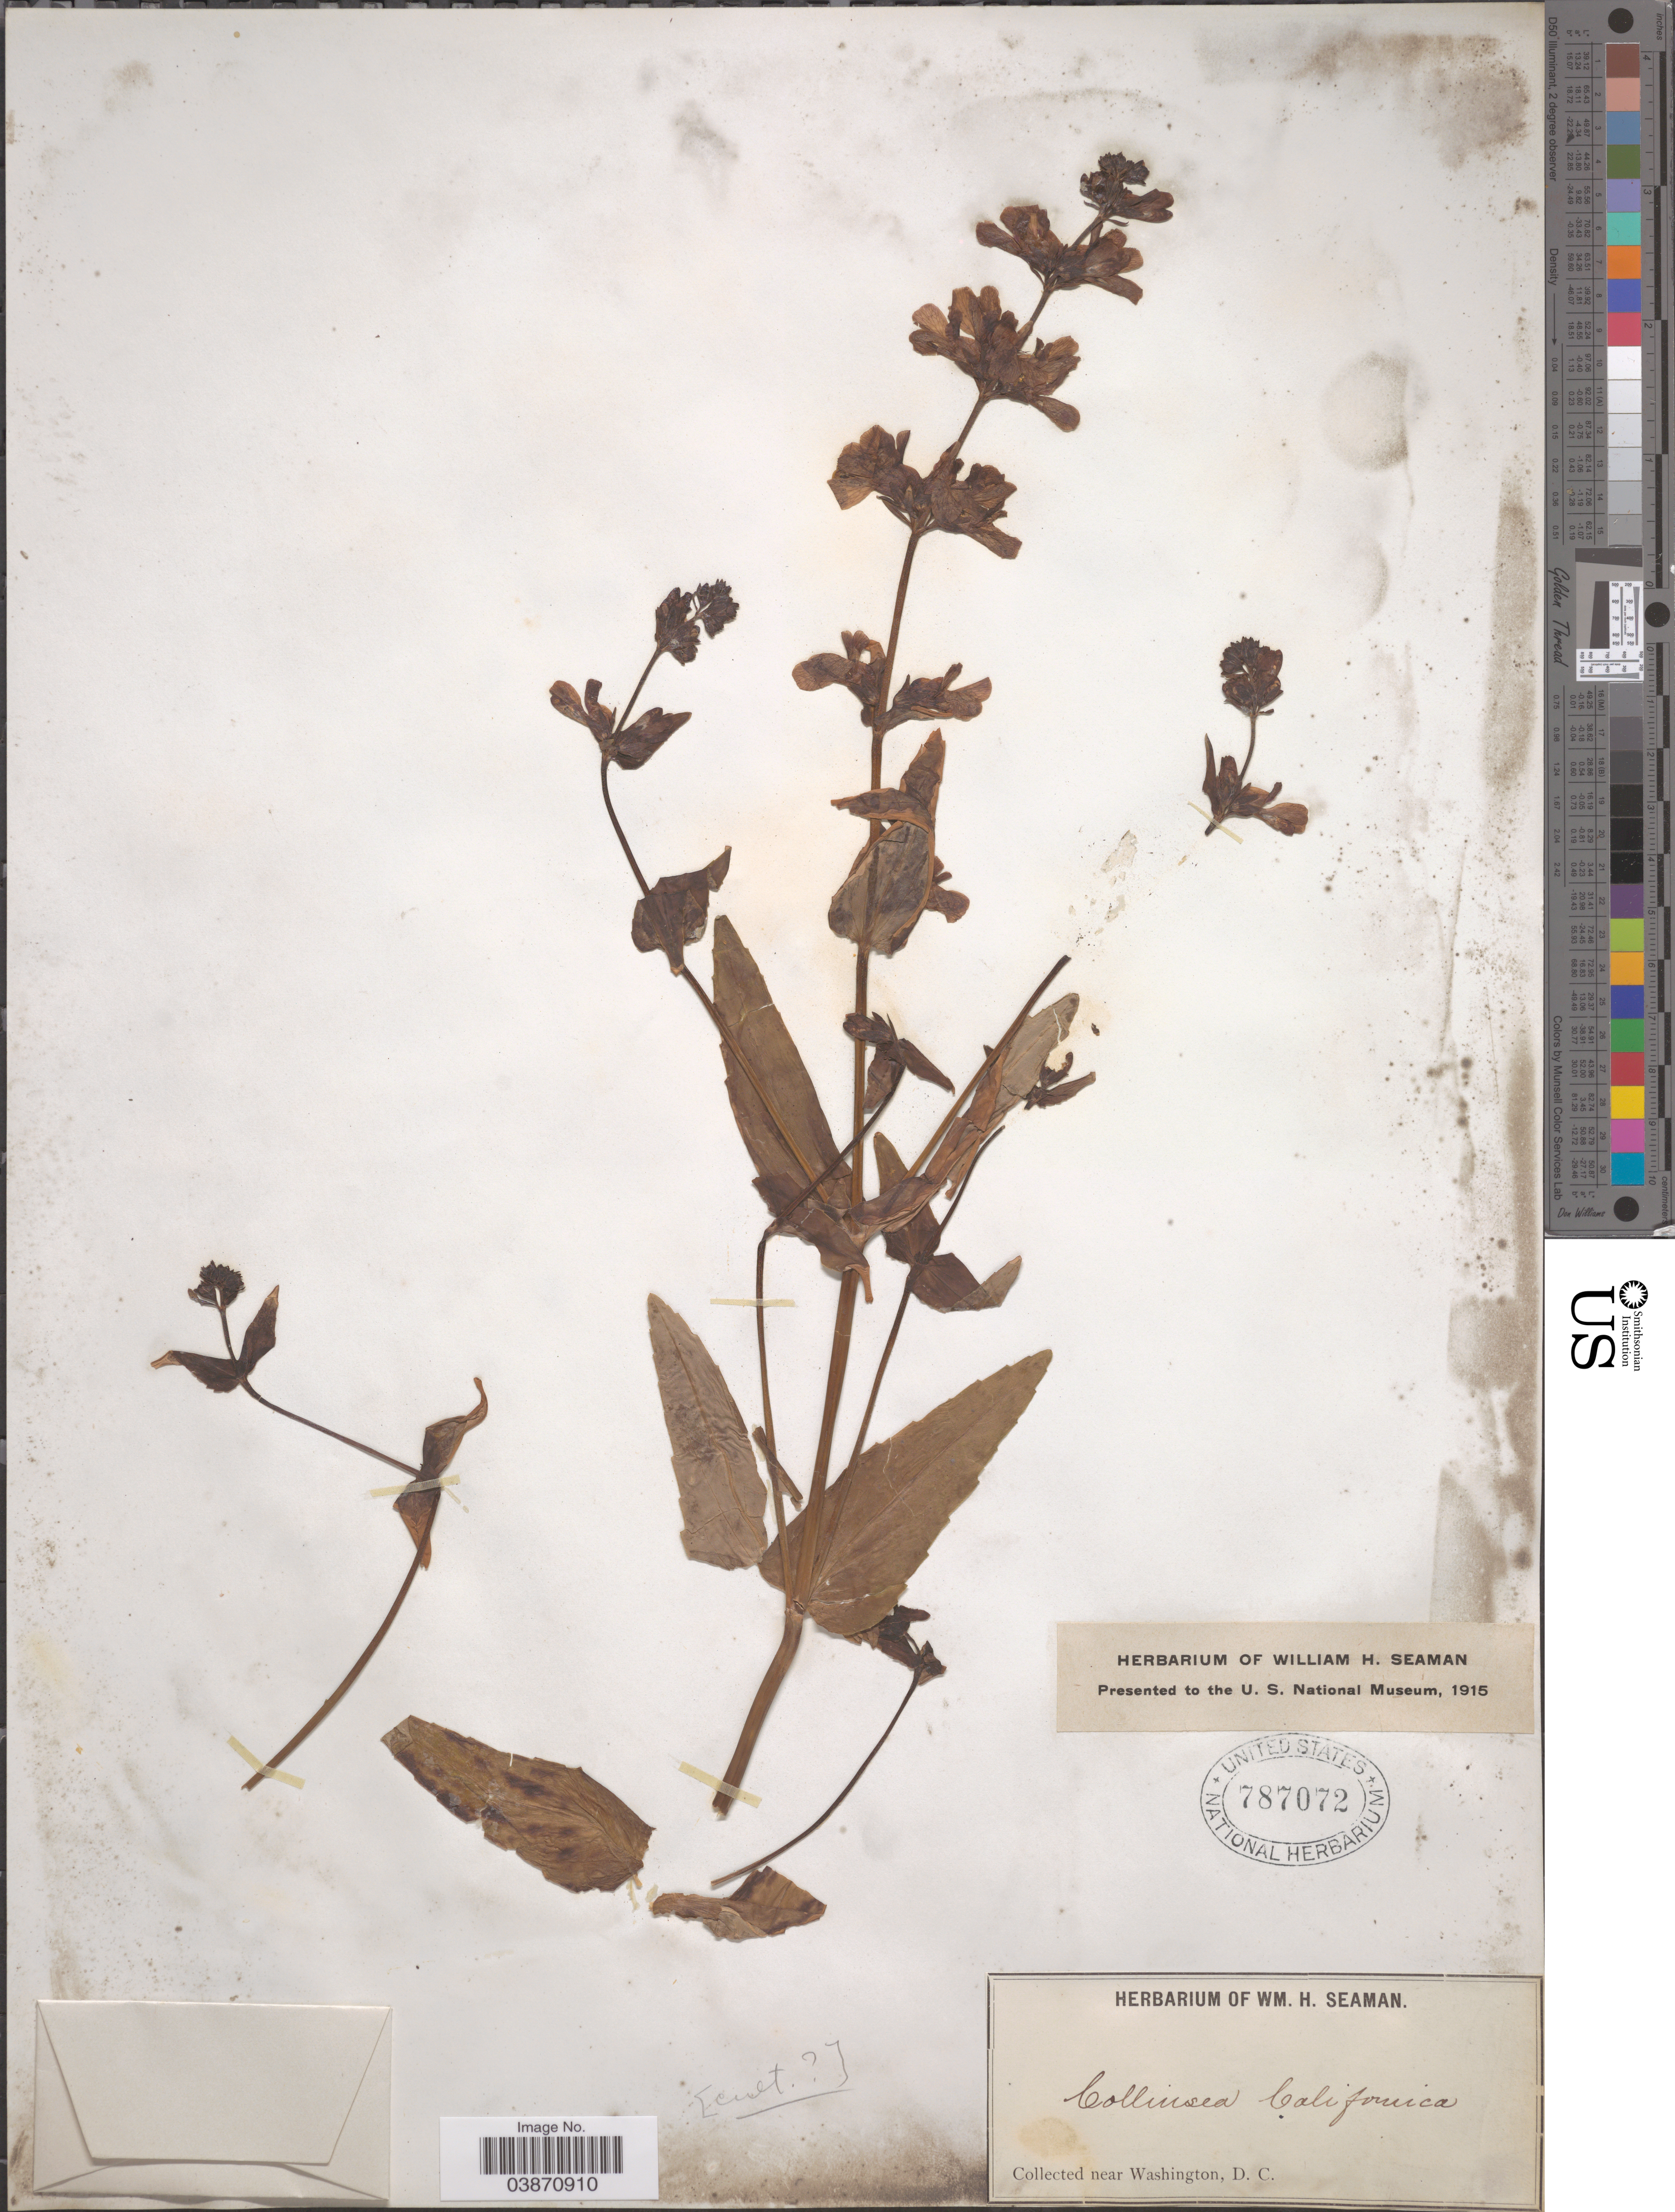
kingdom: Plantae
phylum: Tracheophyta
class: Magnoliopsida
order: Lamiales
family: Plantaginaceae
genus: Collinsia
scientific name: Collinsia bicolor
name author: Raf.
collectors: Ex herb. W. H. Seaman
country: United States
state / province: District of Columbia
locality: Near Washington.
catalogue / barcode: US 787072